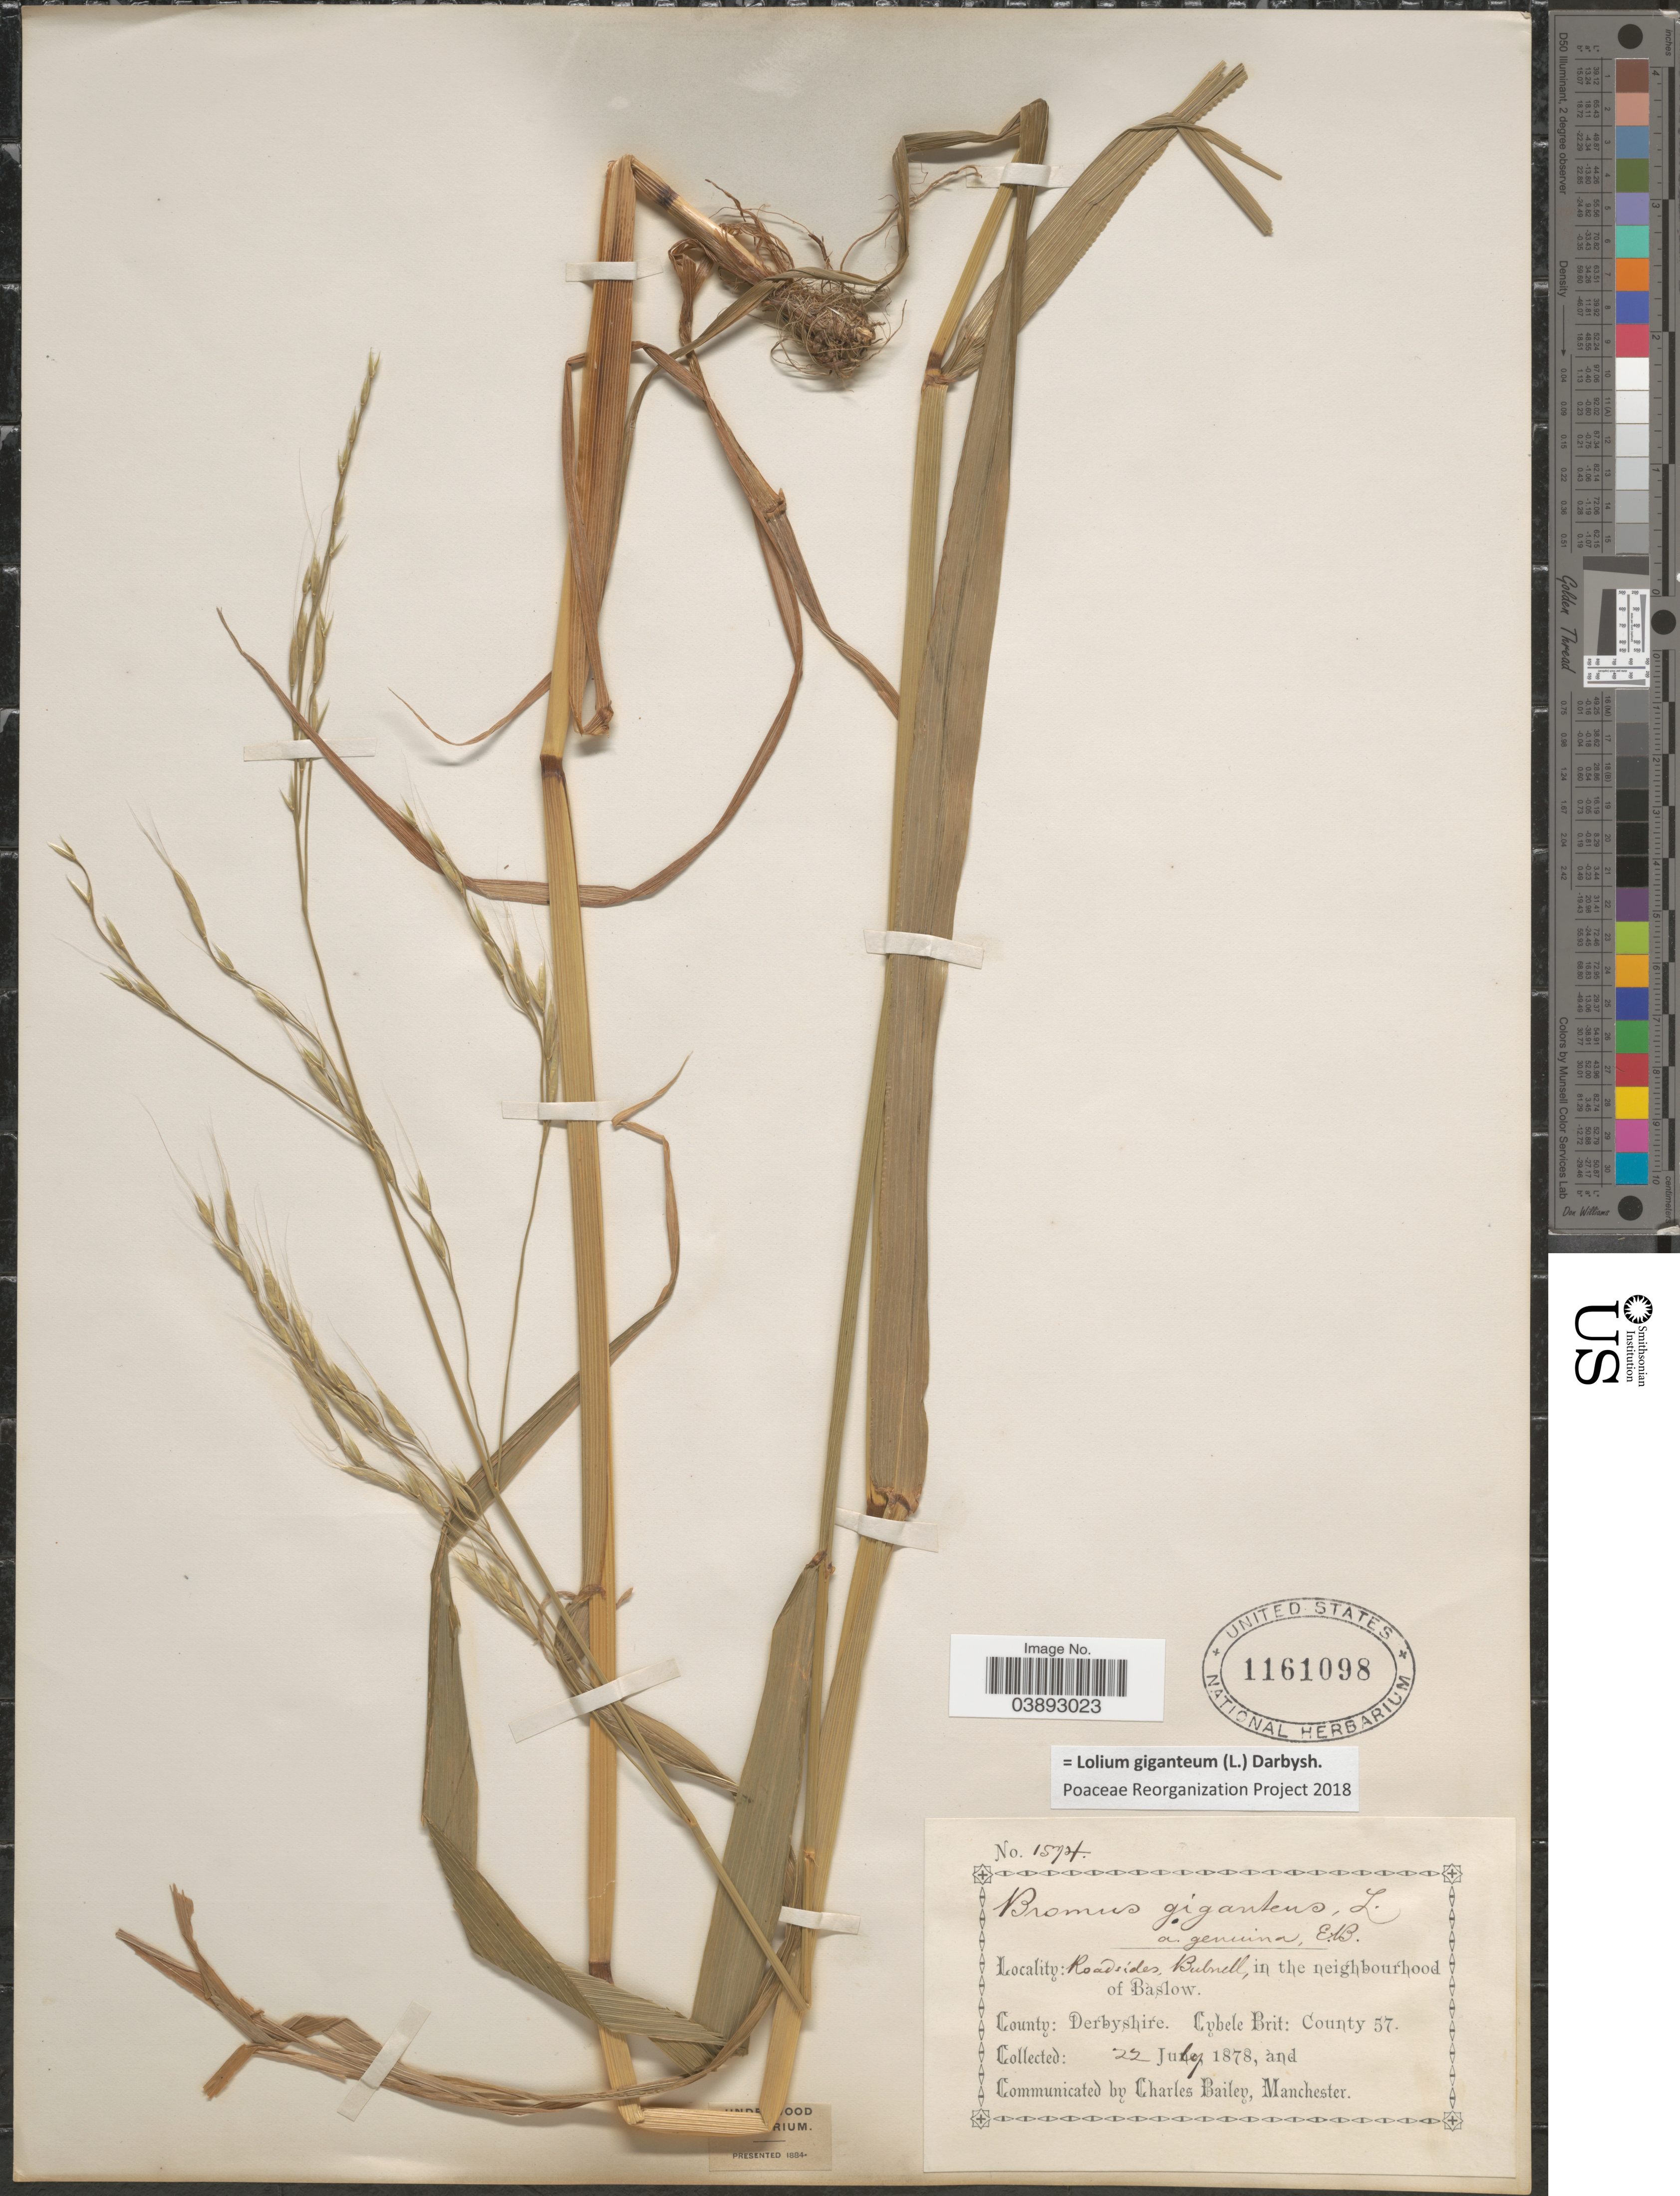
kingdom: Plantae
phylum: Tracheophyta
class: Liliopsida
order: Poales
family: Poaceae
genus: Lolium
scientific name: Lolium giganteum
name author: (L.) Darbysh.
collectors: C. Bailey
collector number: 1574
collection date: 1878-07-22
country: United Kingdom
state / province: England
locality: Roadsides, Bubnell, in the neighbourhood of Baslow. County: Derbyshire. Cybele Brit: County 57.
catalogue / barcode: US 1161098